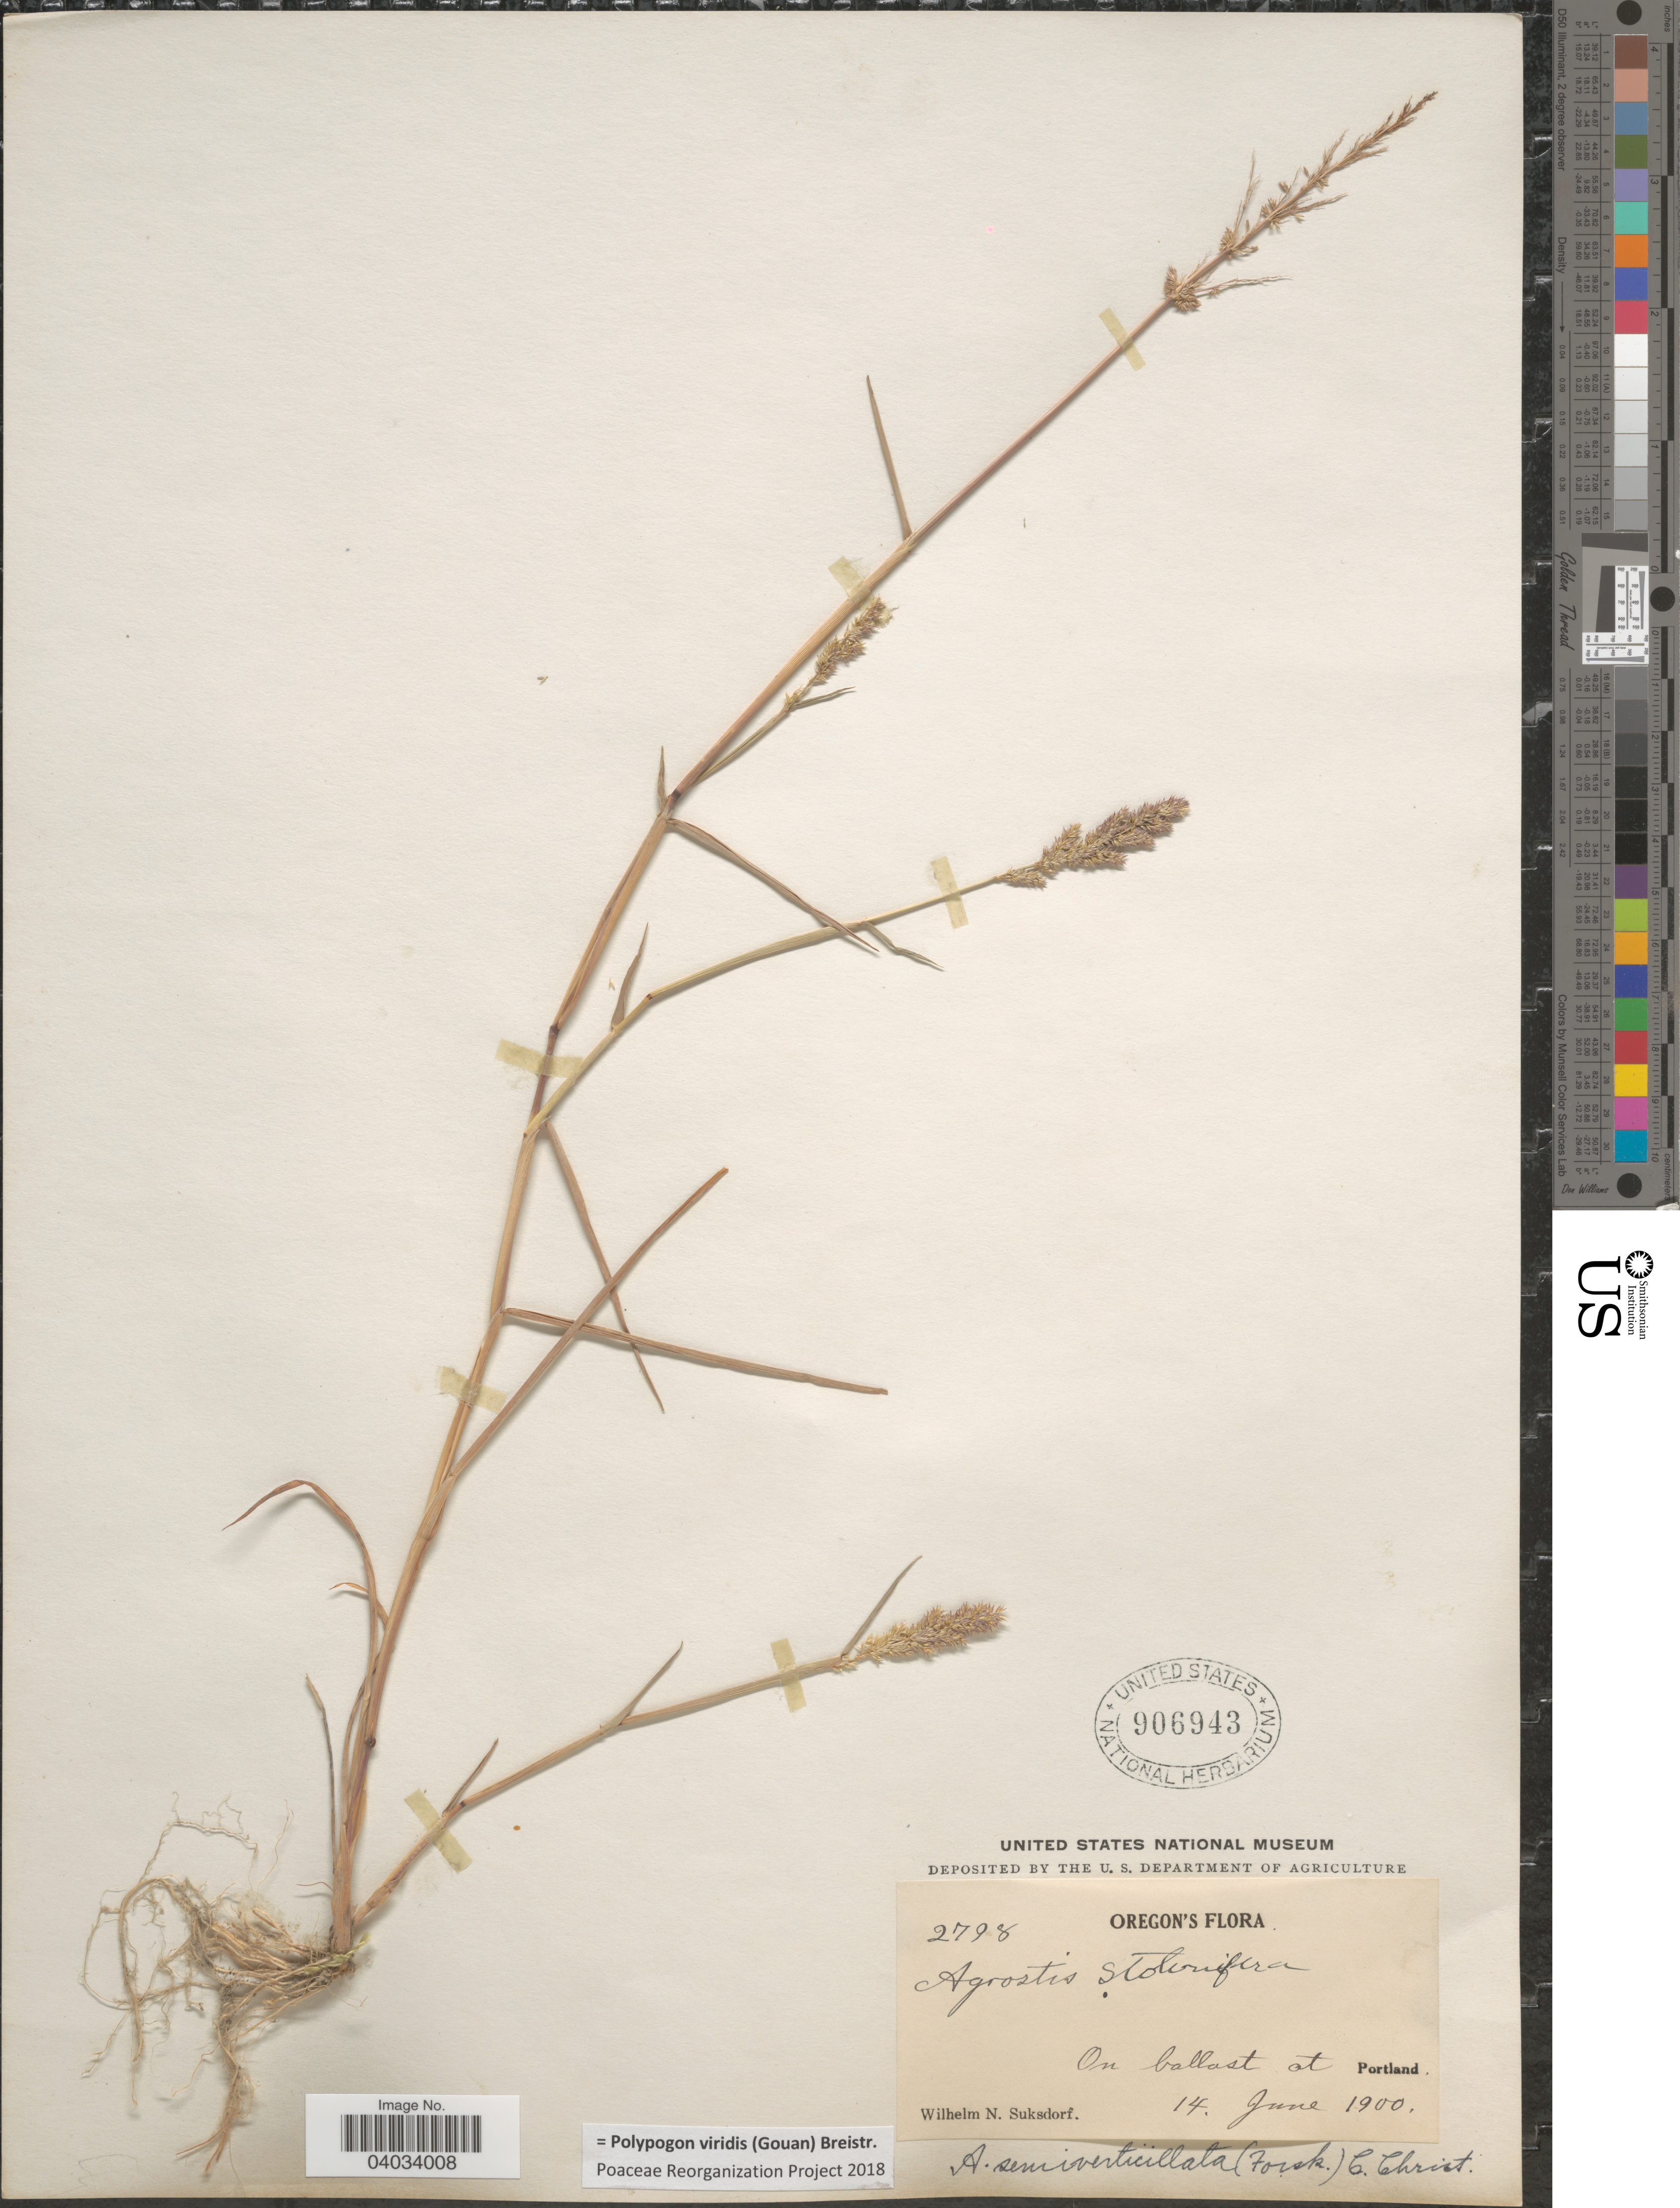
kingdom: Plantae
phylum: Tracheophyta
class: Liliopsida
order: Poales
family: Poaceae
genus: Polypogon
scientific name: Polypogon viridis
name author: (Gouan) Breistroffer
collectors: W. N. Suksdorf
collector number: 2798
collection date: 1900-06-14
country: United States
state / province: Oregon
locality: On ballast at Portland.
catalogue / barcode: US 906943